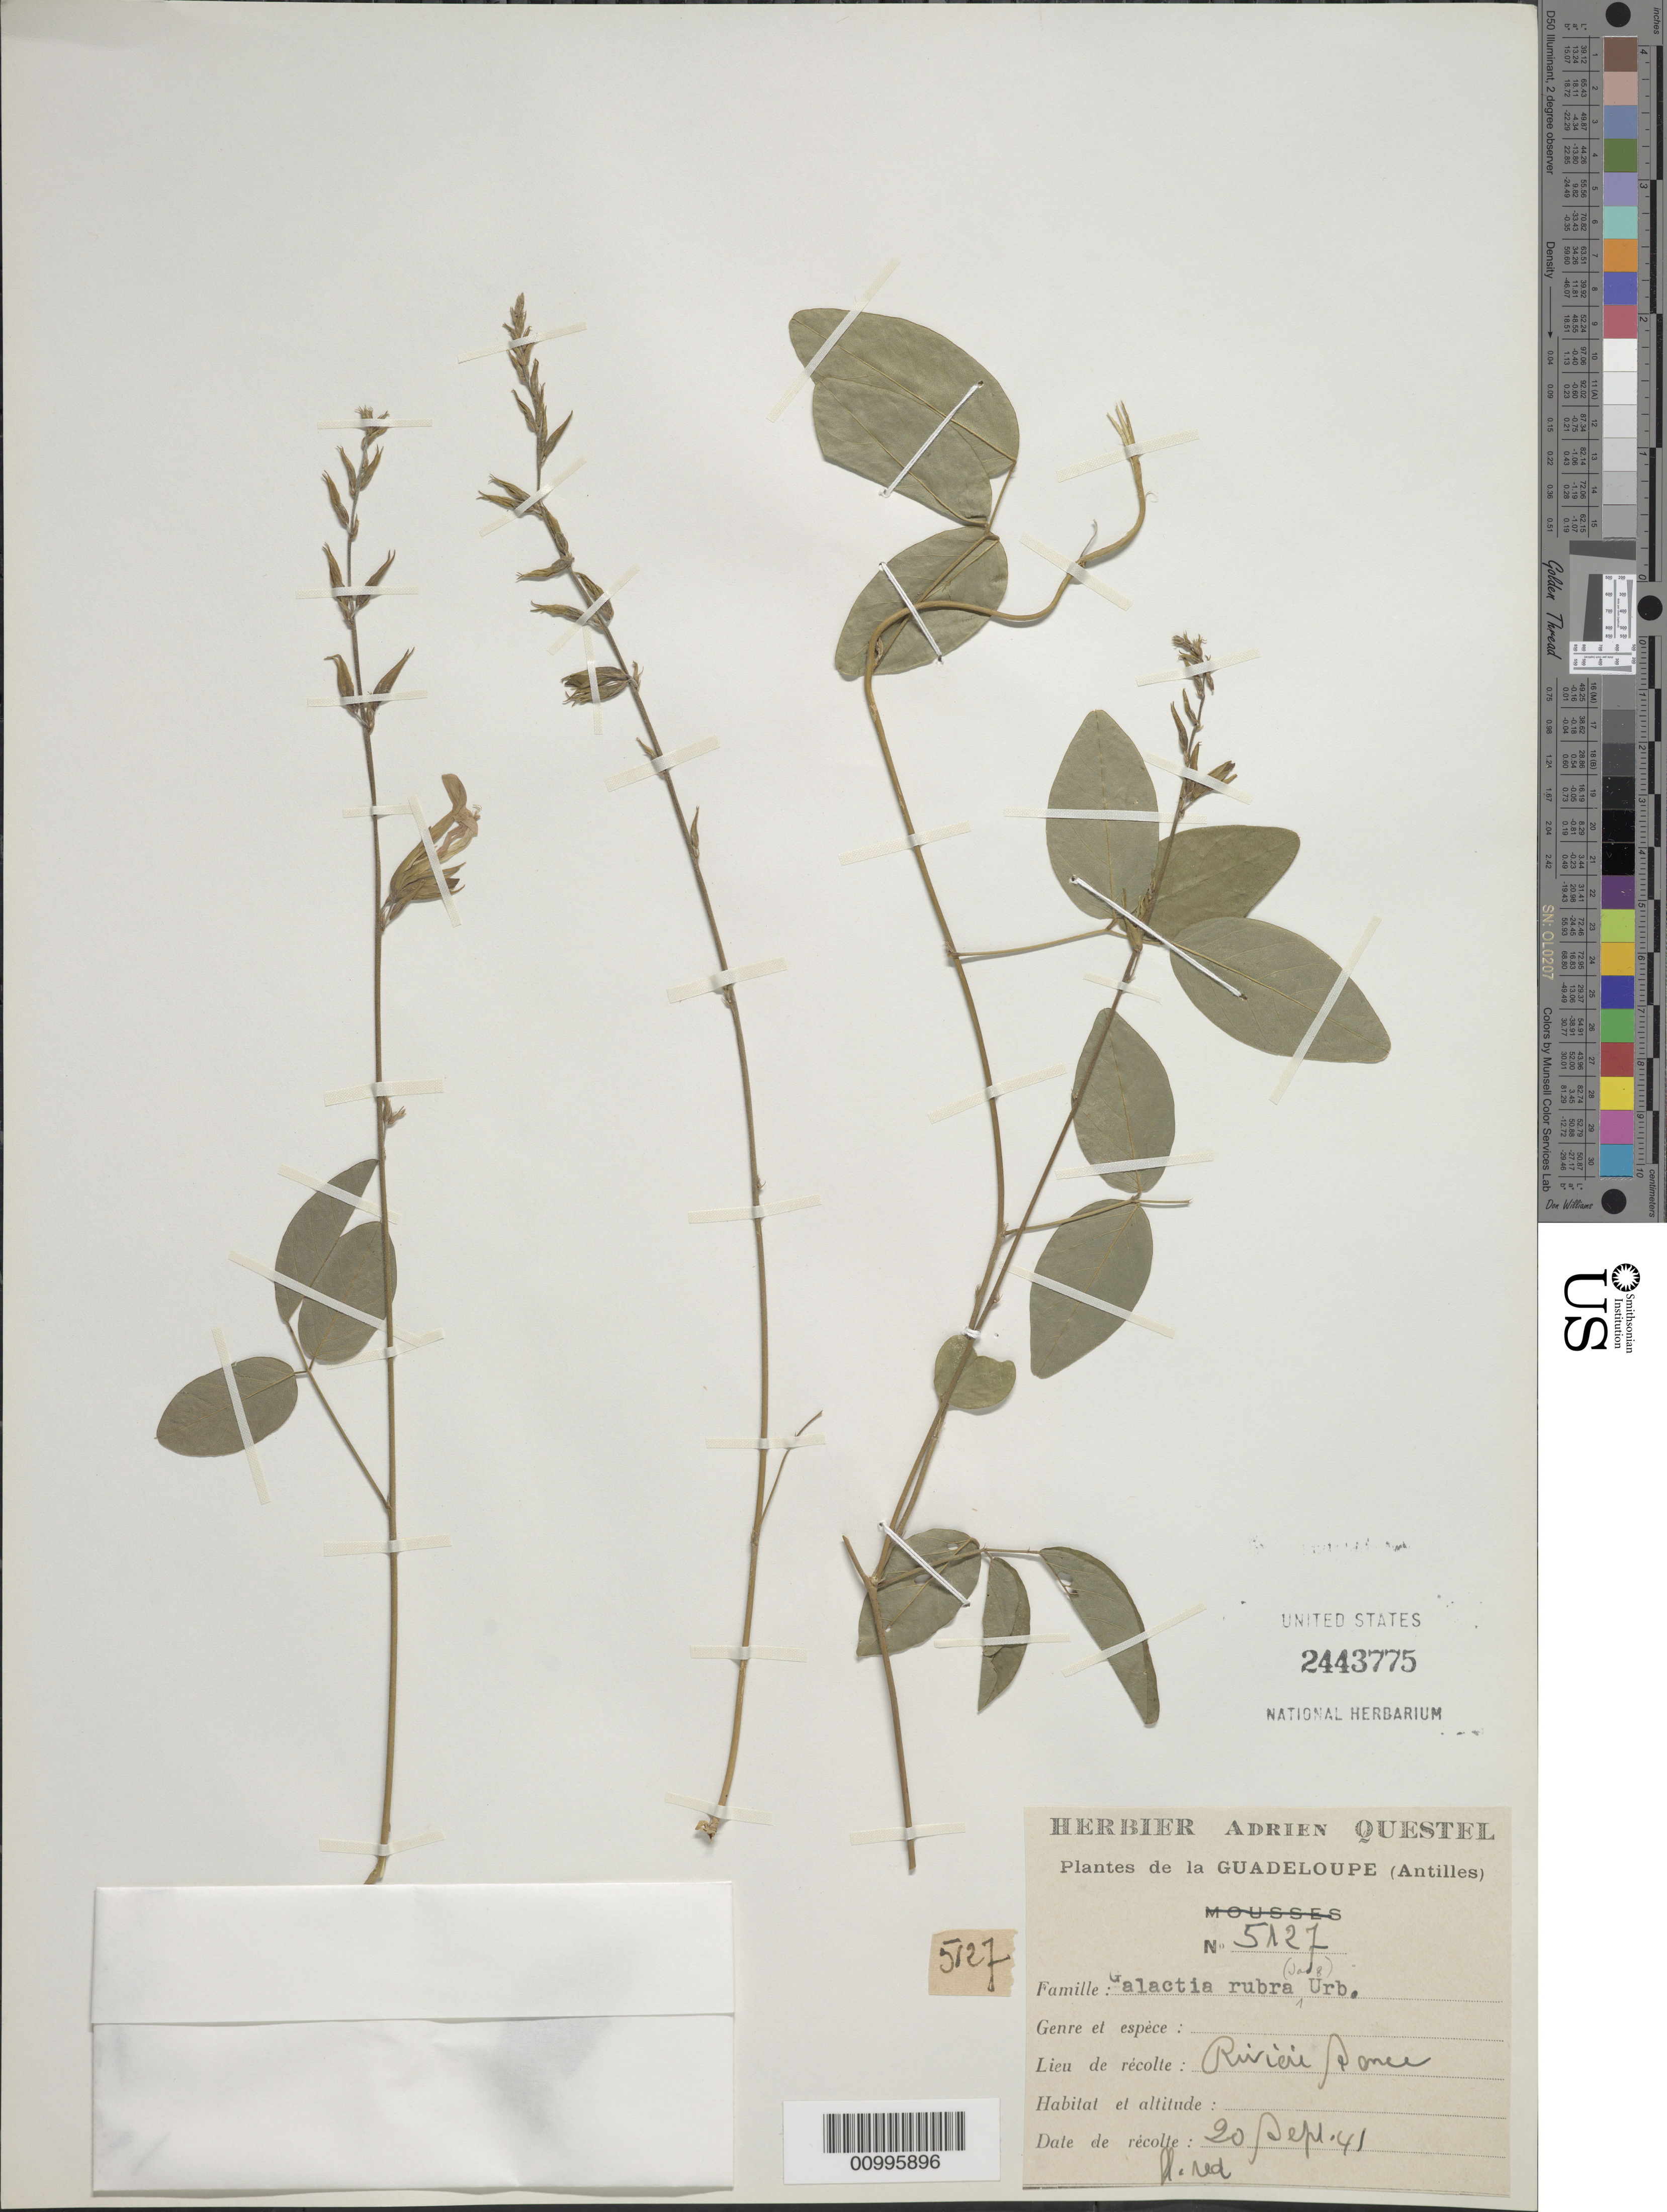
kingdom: Plantae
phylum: Tracheophyta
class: Magnoliopsida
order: Fabales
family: Fabaceae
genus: Galactia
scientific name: Galactia rubra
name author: (Jacq.) Urb.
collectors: A. Questel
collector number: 5127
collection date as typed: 20 Sep 1941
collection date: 1941-09-20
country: Guadeloupe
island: Basse Terre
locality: Antilles, vines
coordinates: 0 N, 0 E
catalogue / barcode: US 2443775